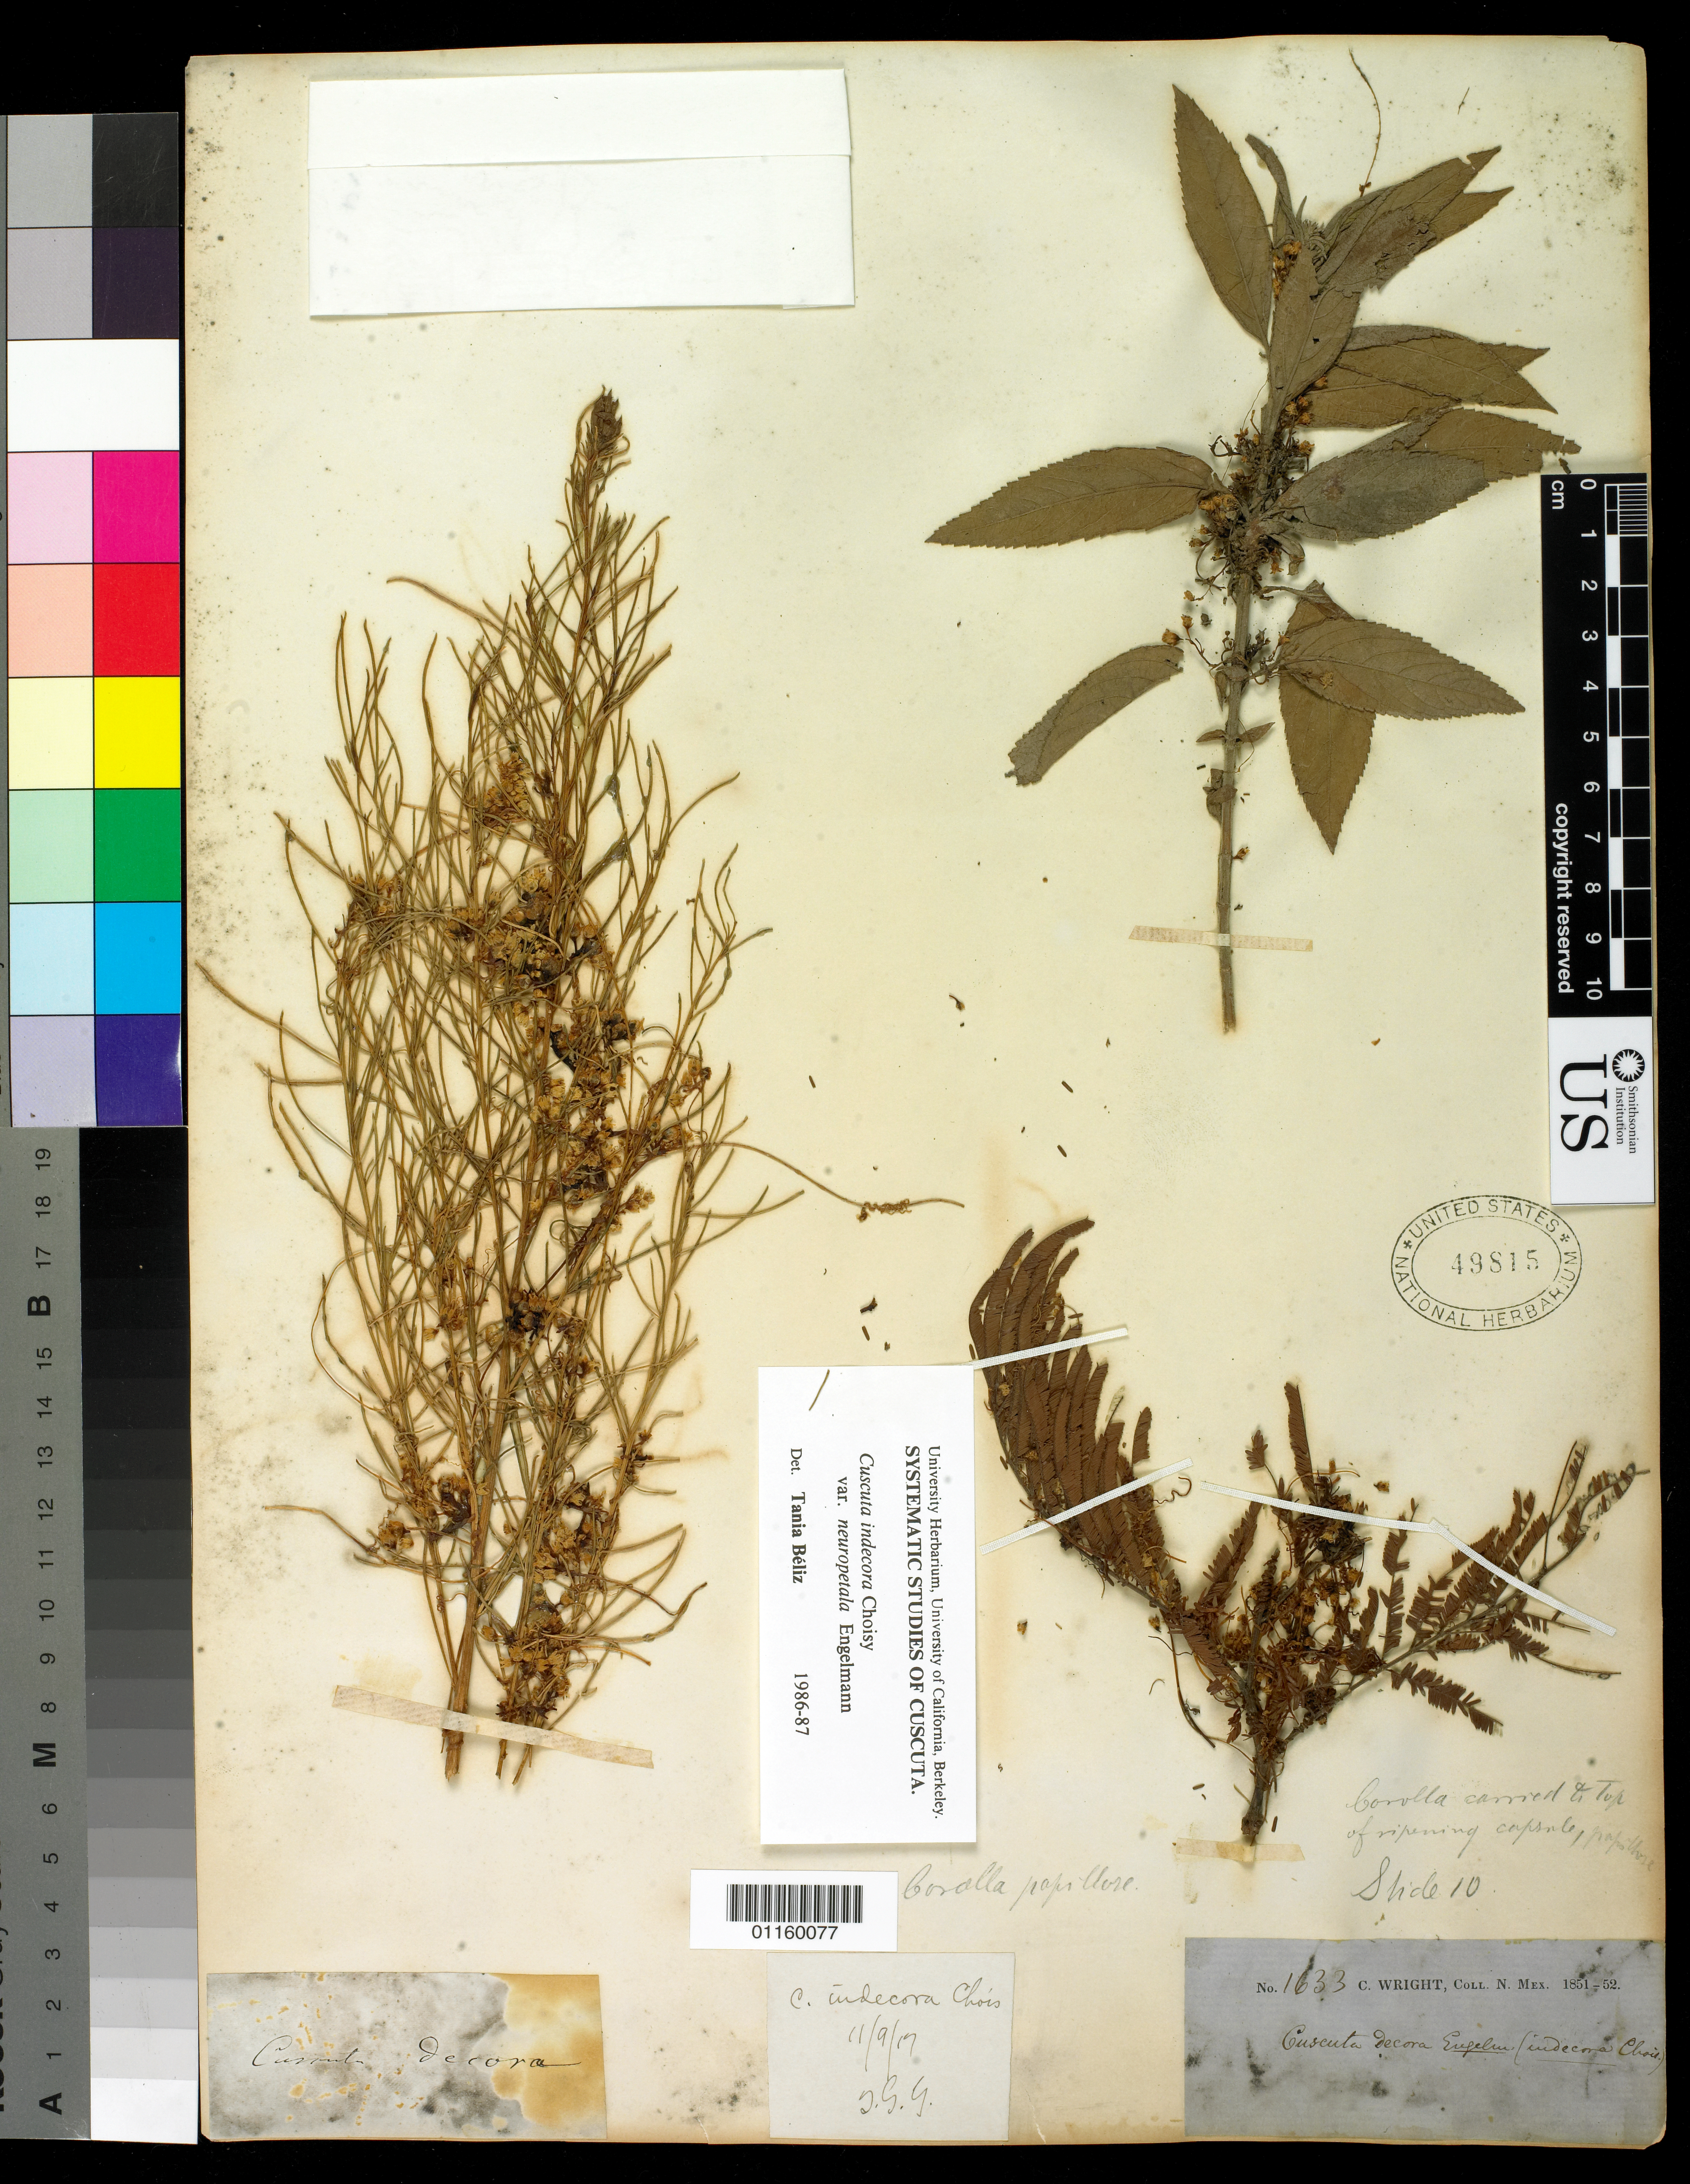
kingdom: Plantae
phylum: Tracheophyta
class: Magnoliopsida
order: Solanales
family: Convolvulaceae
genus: Cuscuta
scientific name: Cuscuta indecora var. neuropetala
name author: (Engelm.) Hitchc.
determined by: Béliz, T.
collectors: C. Wright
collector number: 1633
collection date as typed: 1851 to -- --- 1852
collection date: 1851/1852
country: United States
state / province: New Mexico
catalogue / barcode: US 49815